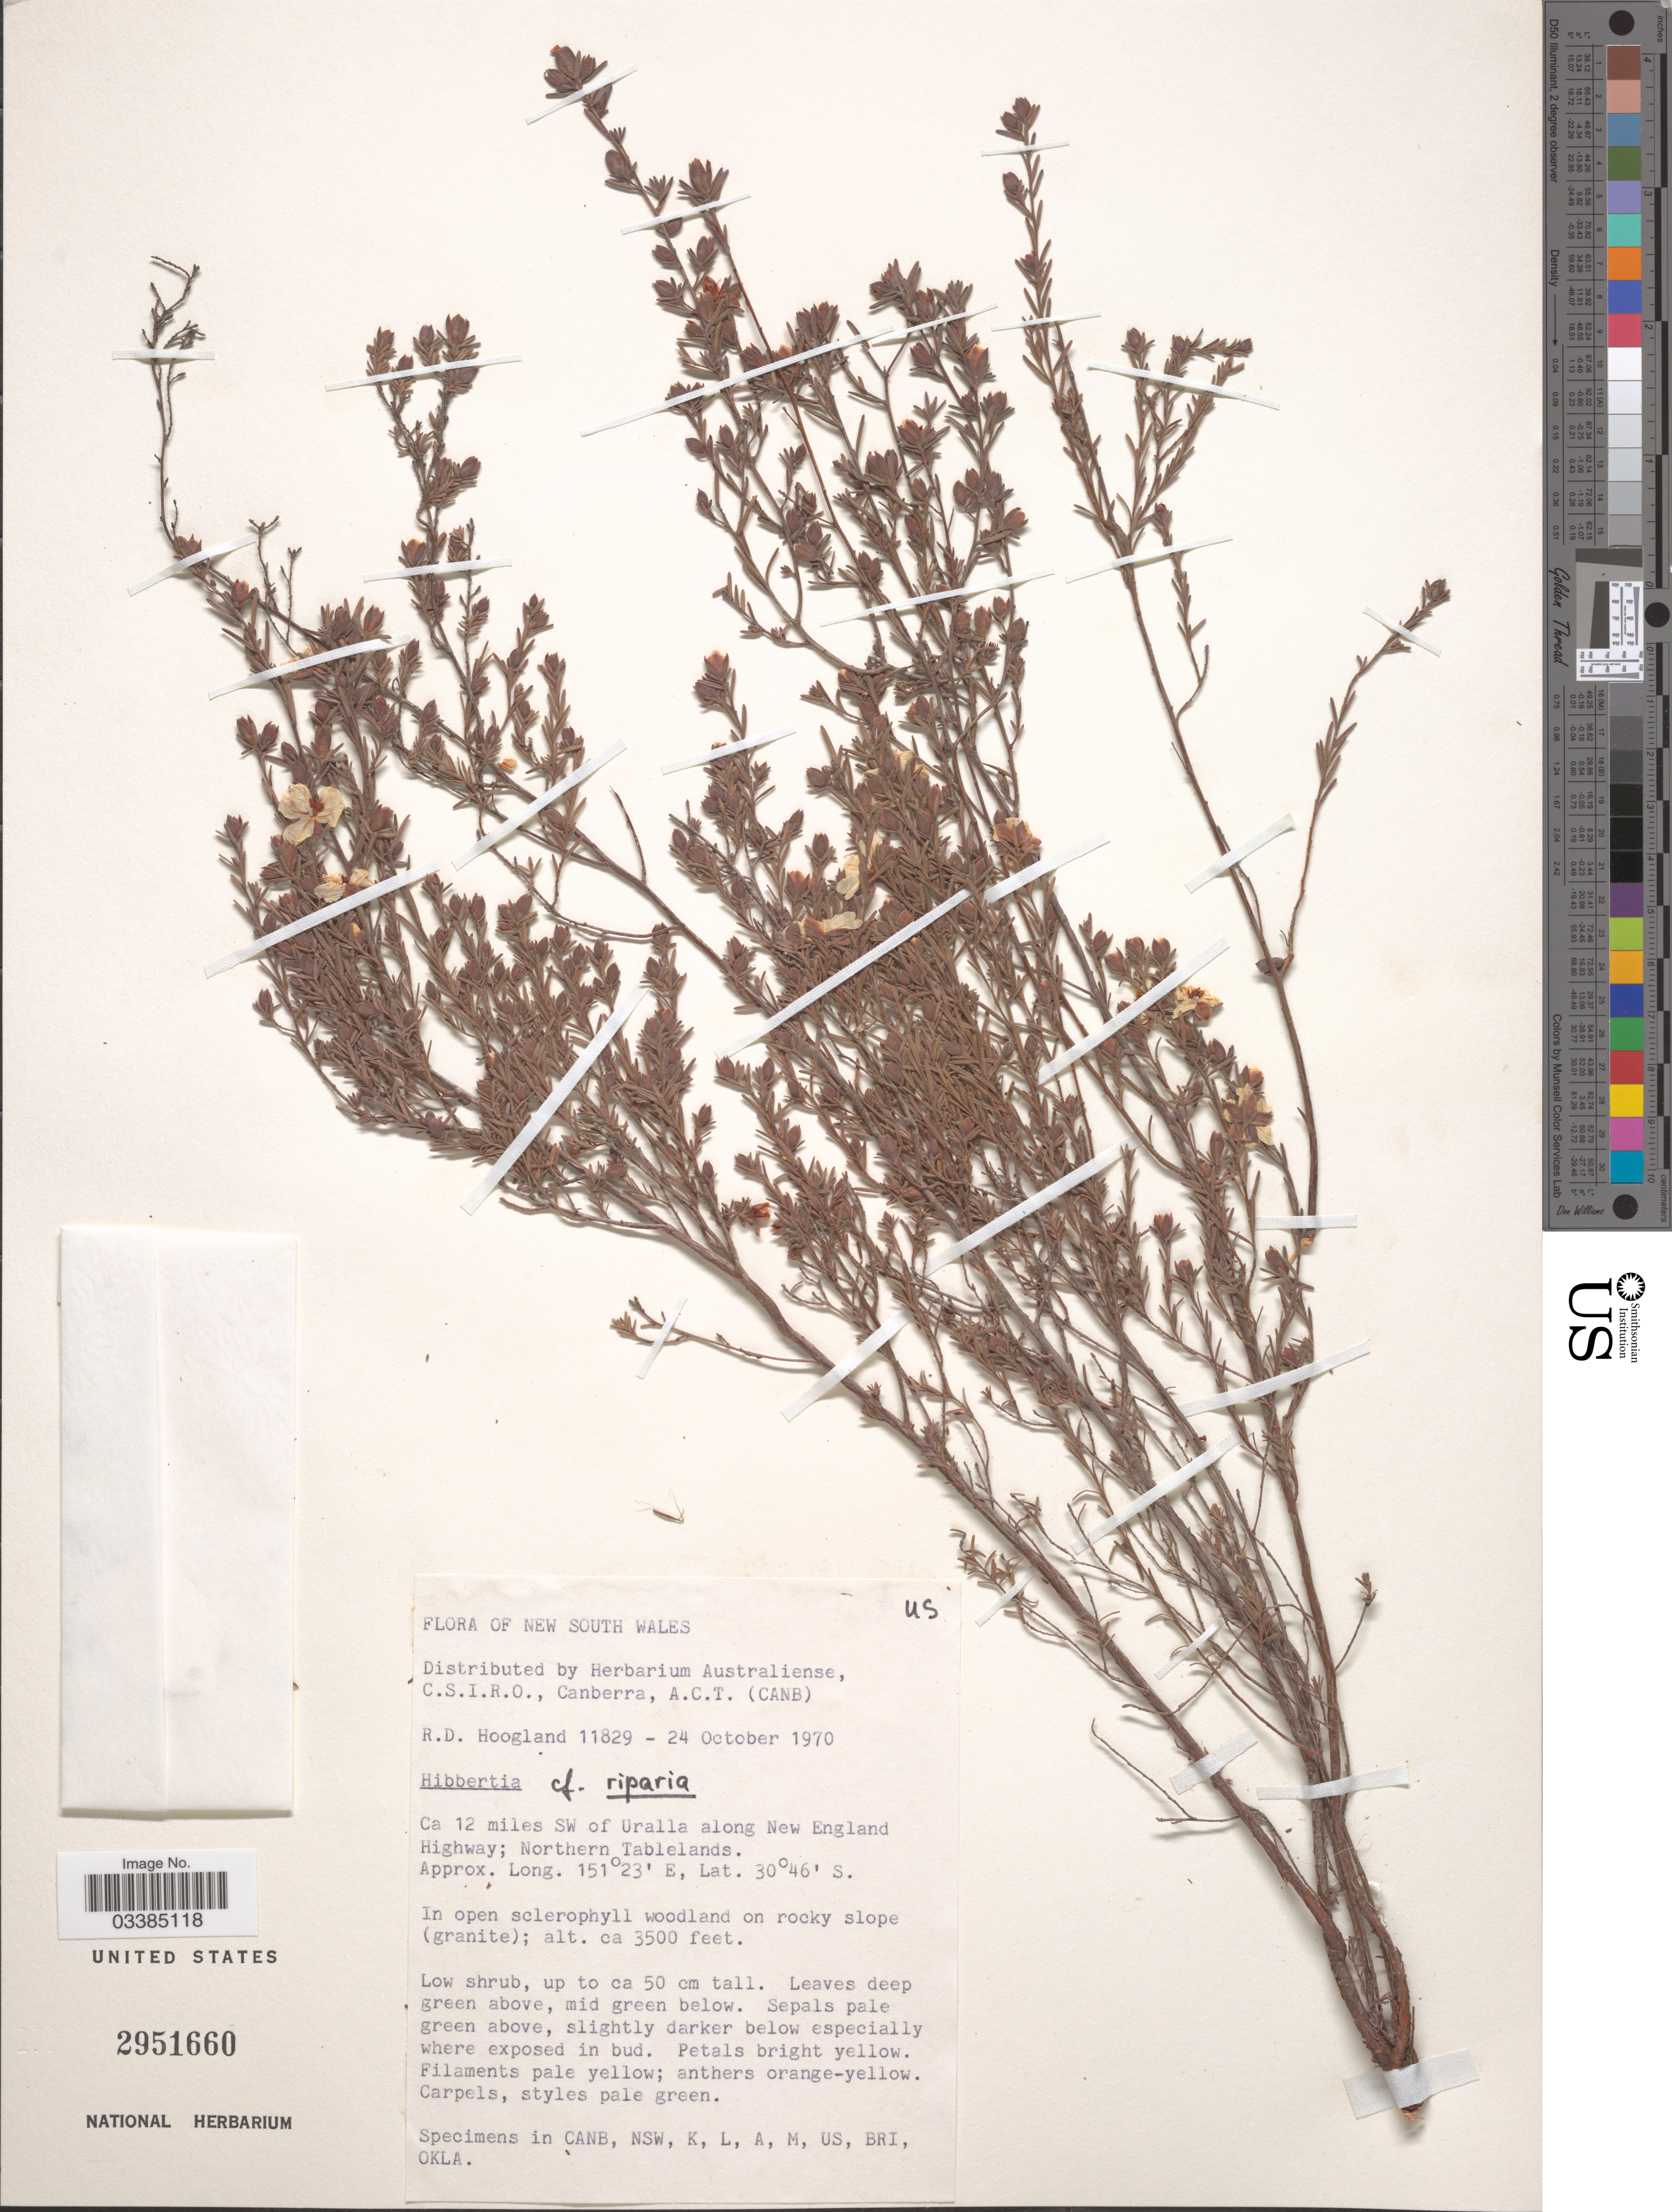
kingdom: Plantae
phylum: Tracheophyta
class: Magnoliopsida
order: Dilleniales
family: Dilleniaceae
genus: Hibbertia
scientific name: Hibbertia riparia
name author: (DC.) Hoogland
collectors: R. D. Hoogland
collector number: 11829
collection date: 1970-10-24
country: Australia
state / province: New South Wales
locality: Ca 12 miles SW of Uralla along New England Highway; Northern Tablelands.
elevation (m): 1067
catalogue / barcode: US 2951660